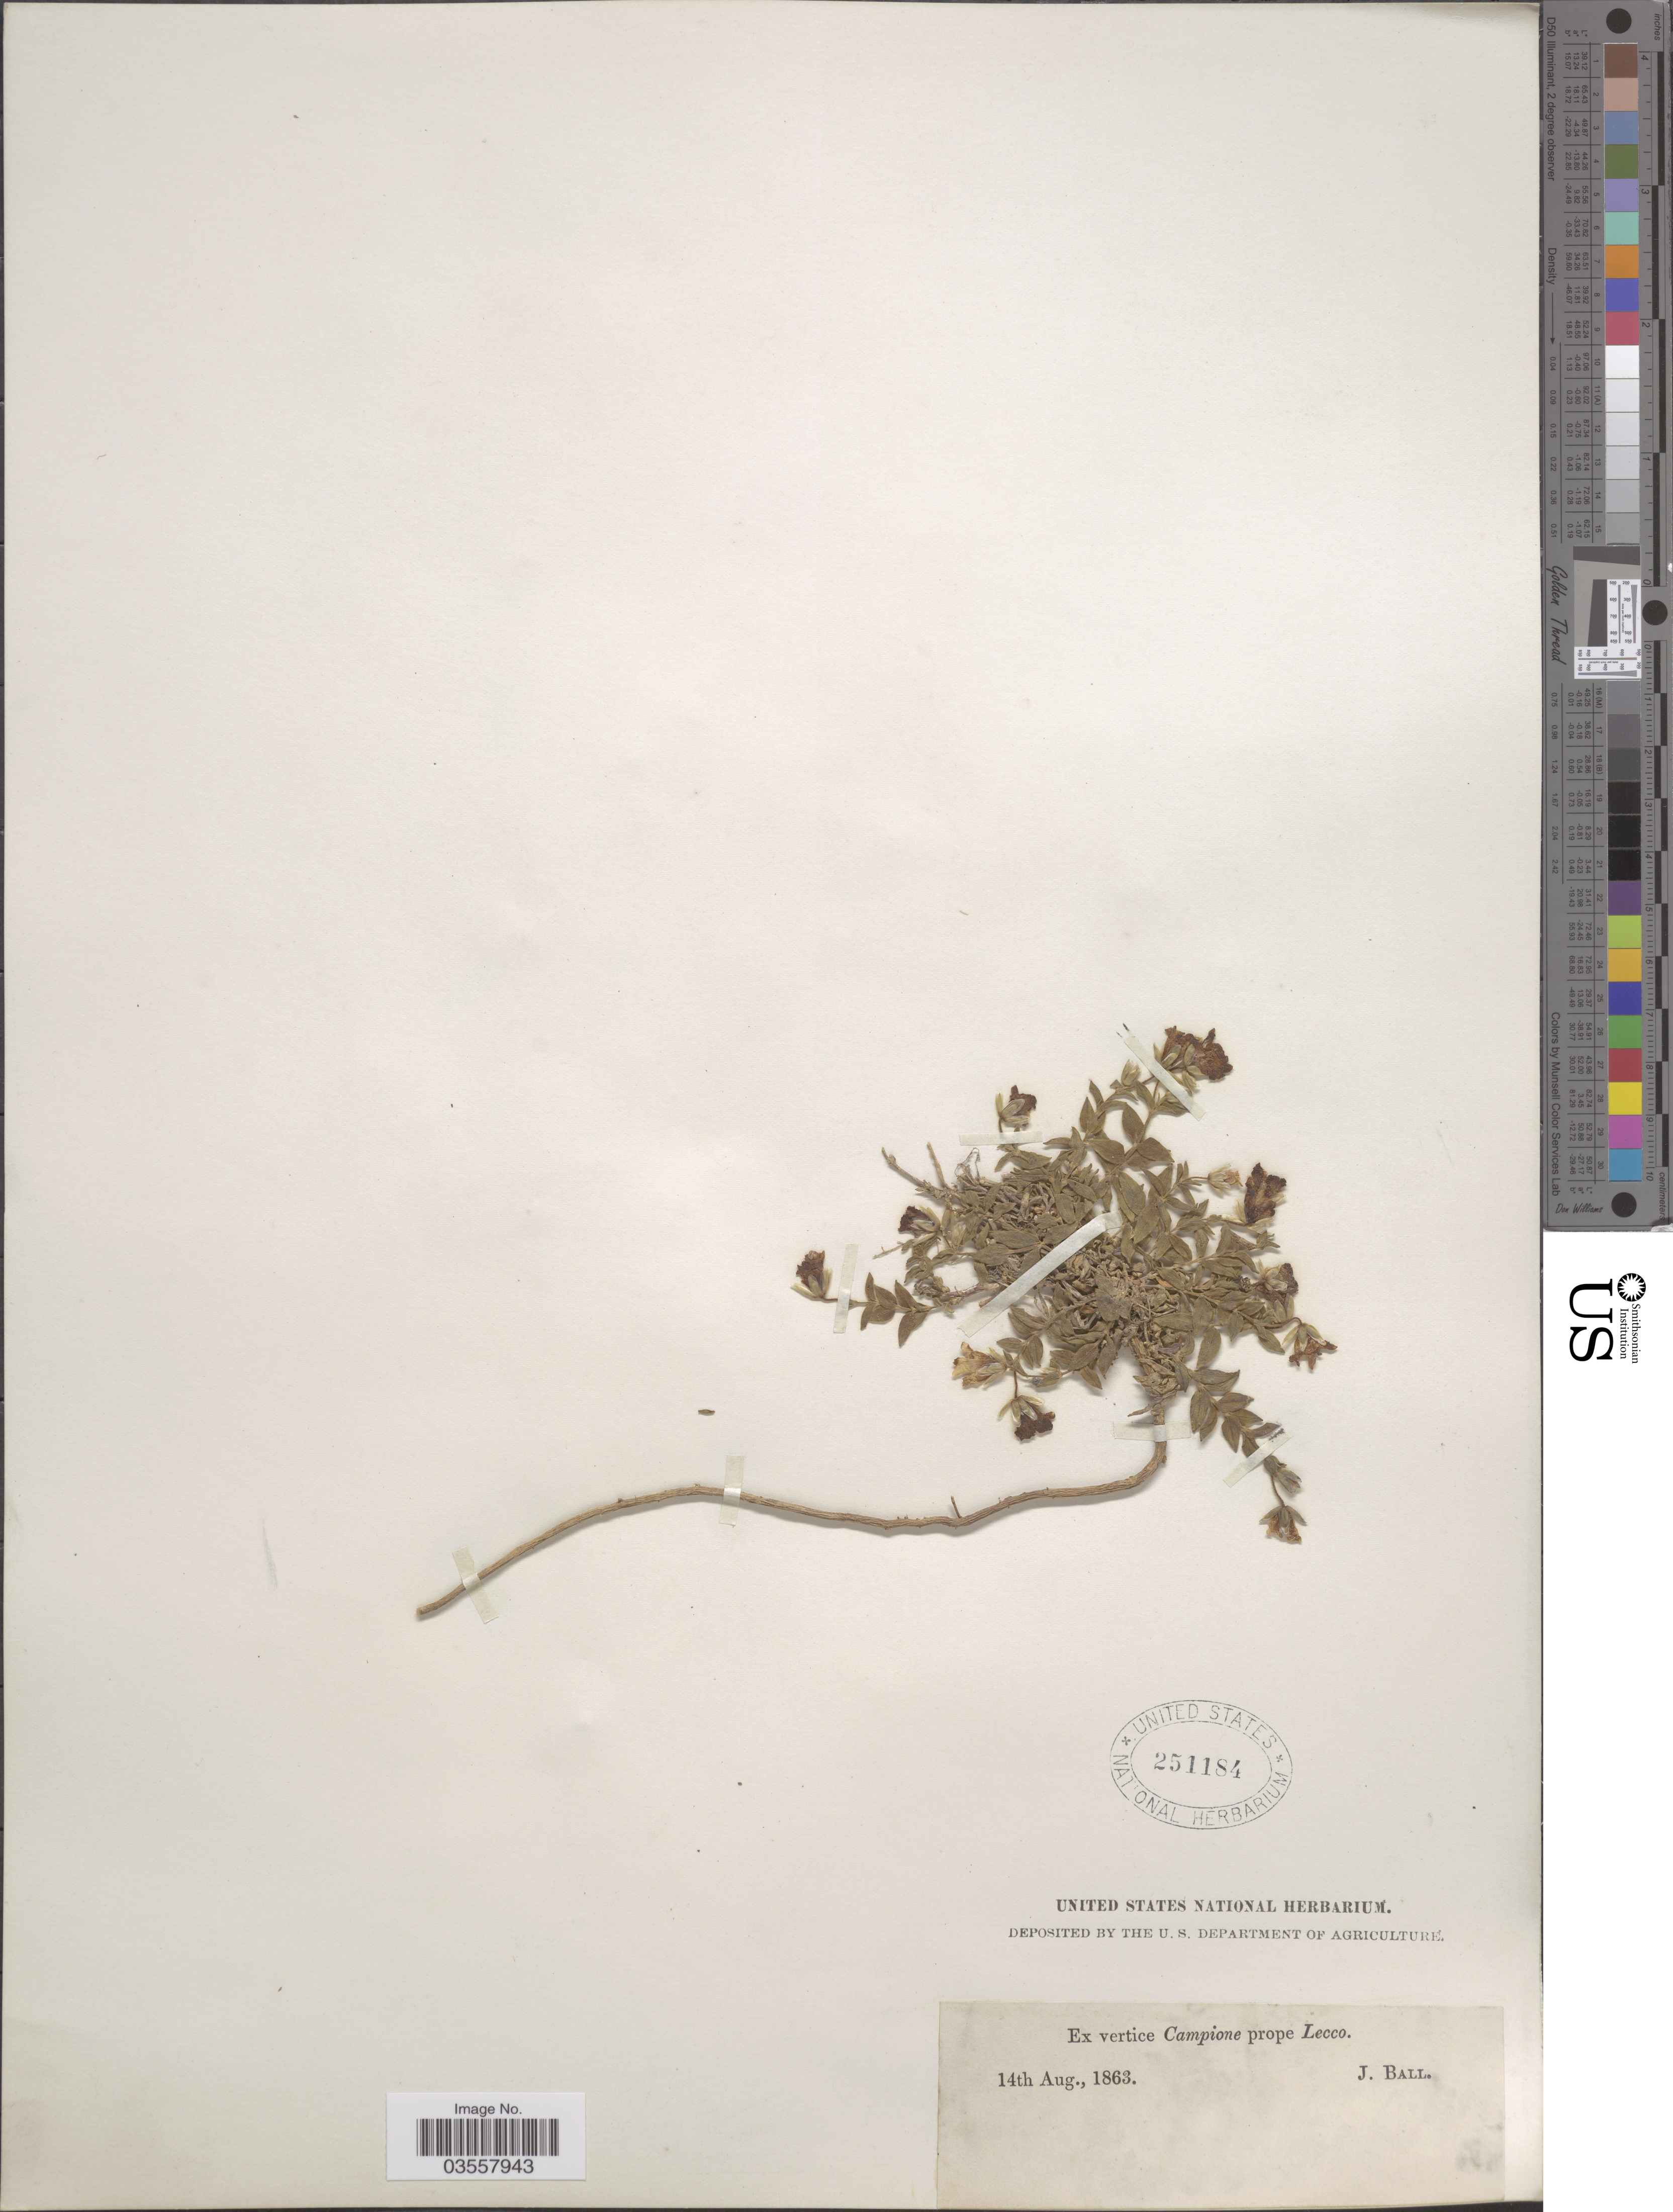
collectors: J. Ball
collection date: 1863-08-14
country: Italy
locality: Ex vertice Campione prope Lecco.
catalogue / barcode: US 251184